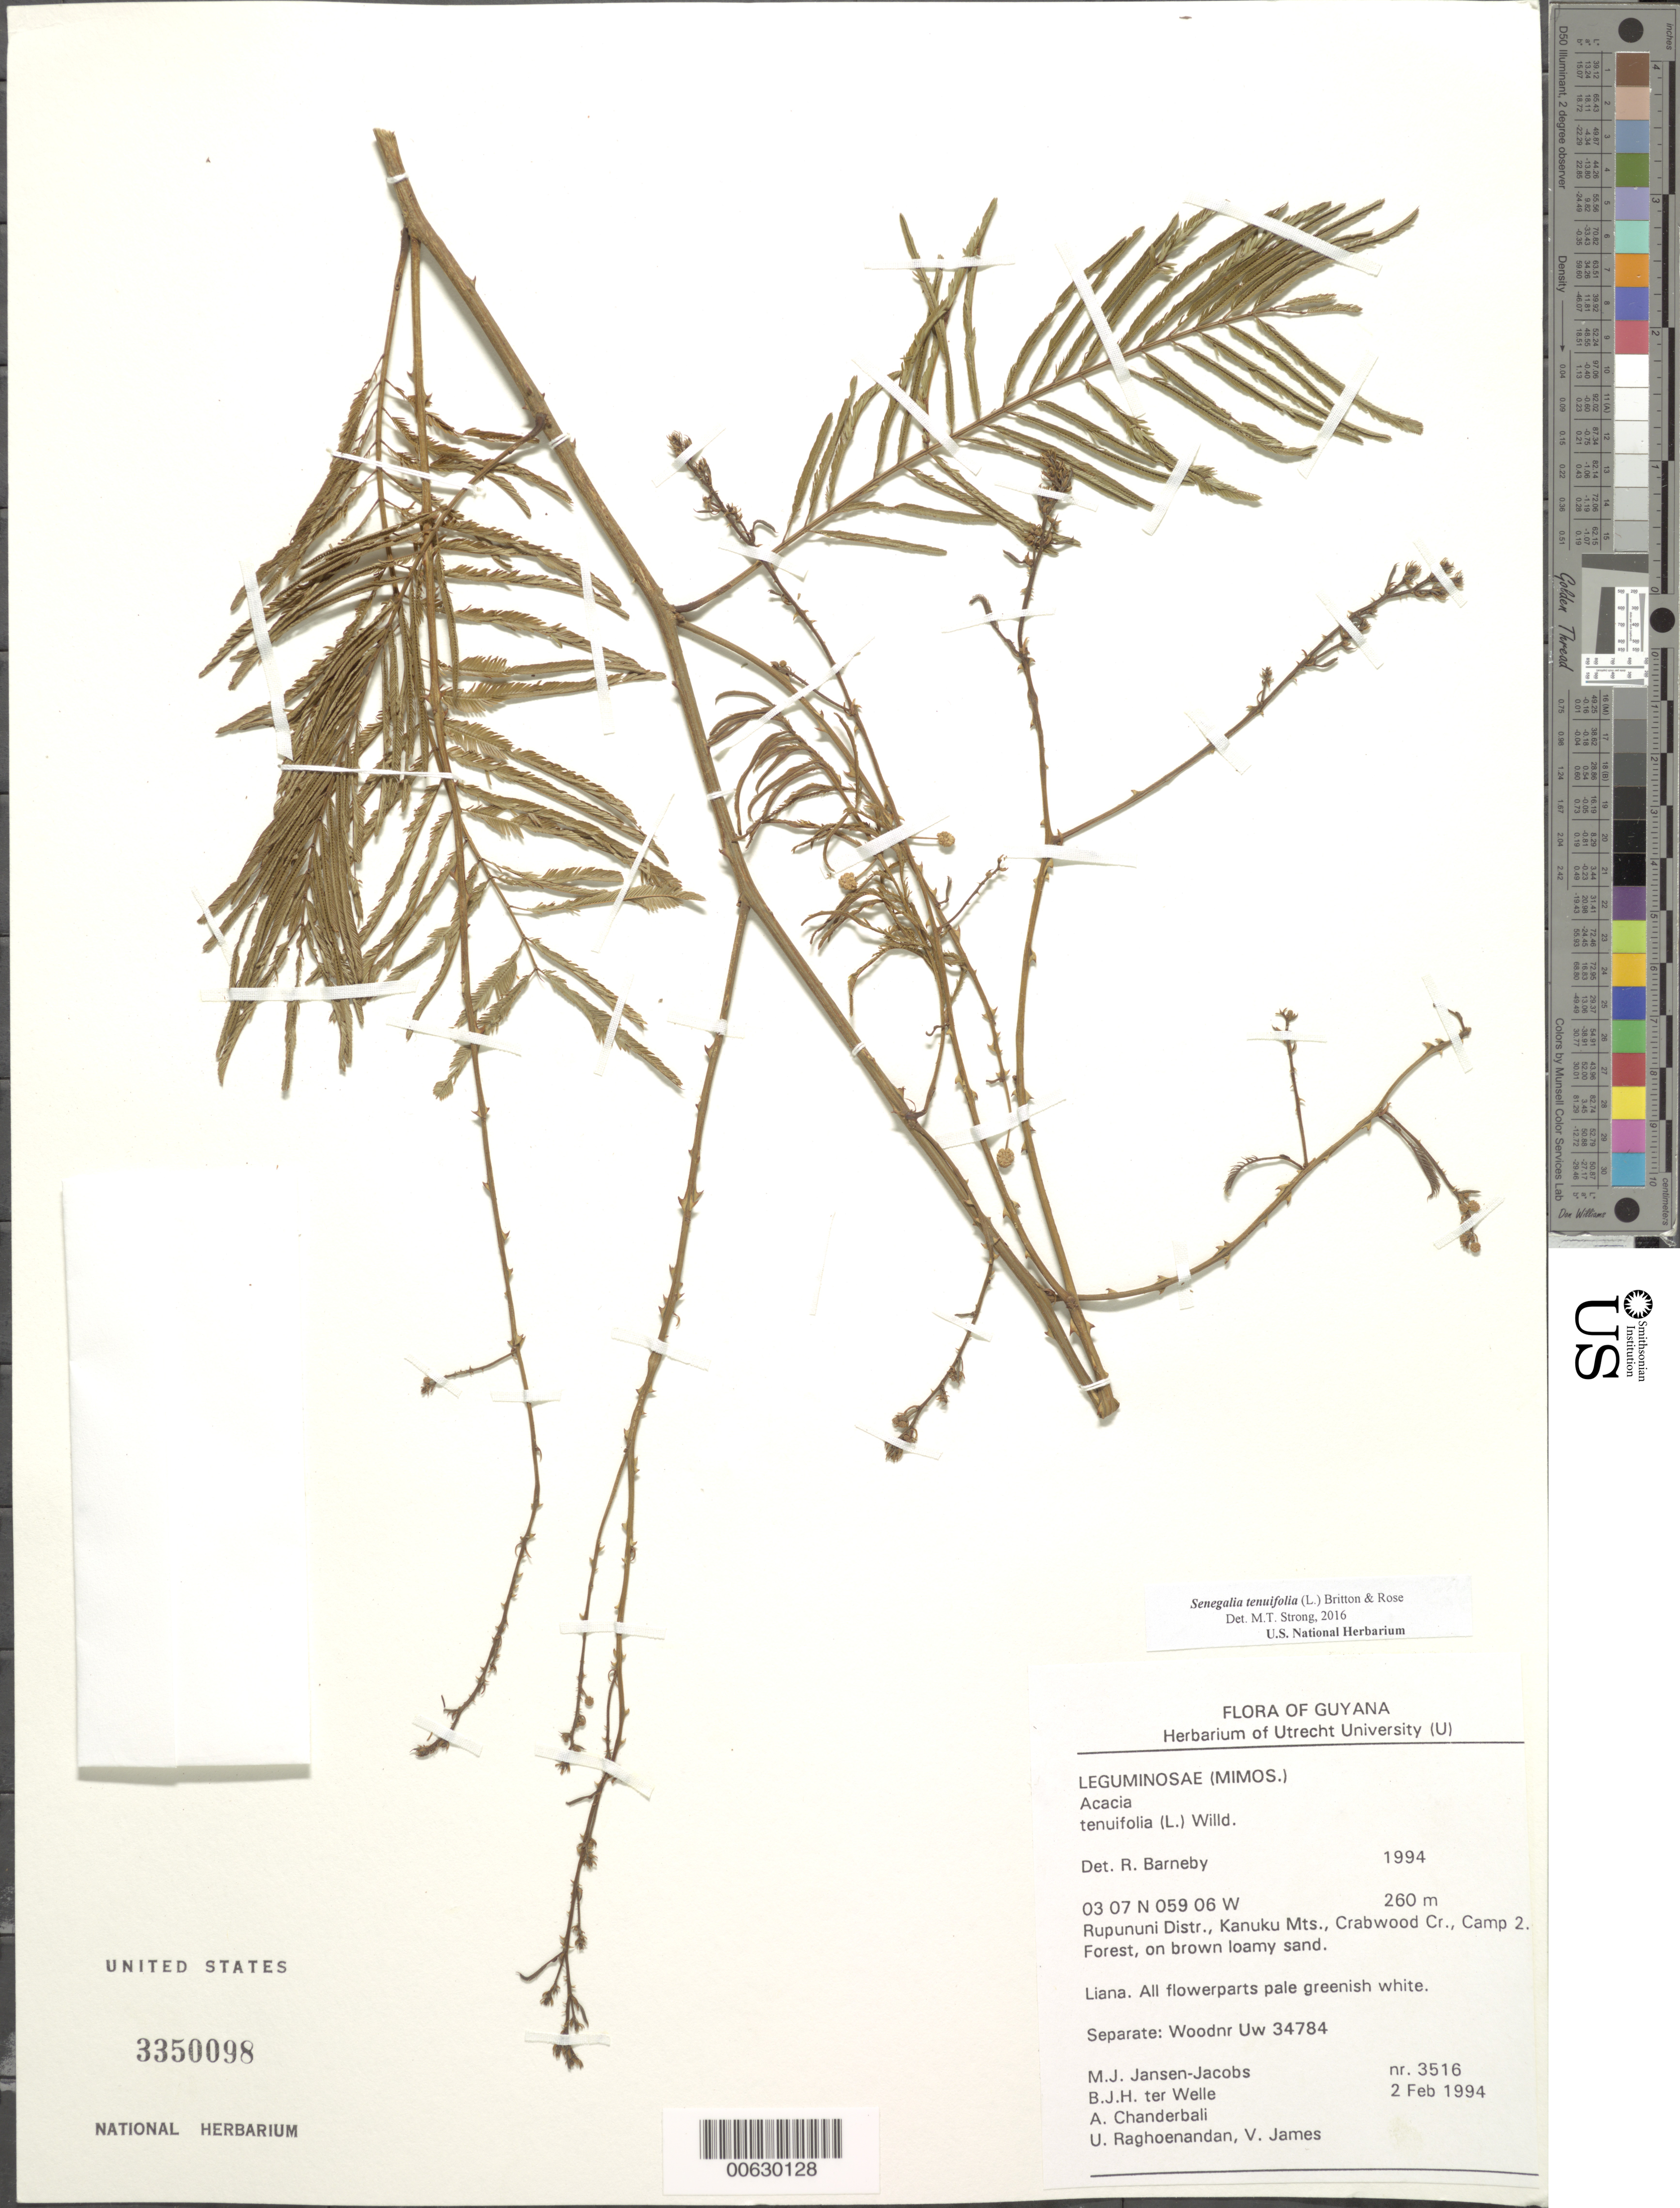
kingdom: Plantae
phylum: Tracheophyta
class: Magnoliopsida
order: Fabales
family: Fabaceae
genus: Senegalia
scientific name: Senegalia tenuifolia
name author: (L.) Britton & Rose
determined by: Strong, M. T., (US), Smithsonian Institution - National Museum of Natural History (UNITED STATES)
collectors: M. J. Jansen-Jacobs, B. Welle, A. S. Chanderbali, U. Raghoenandan & V. James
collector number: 3516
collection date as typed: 2-Feb-94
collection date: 1994-02-02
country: Guyana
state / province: U. Takutu-U. Essequibo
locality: Crabwood Cr., Camp 2, Kanuku Mts., Rupununi District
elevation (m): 260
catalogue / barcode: US 3350098